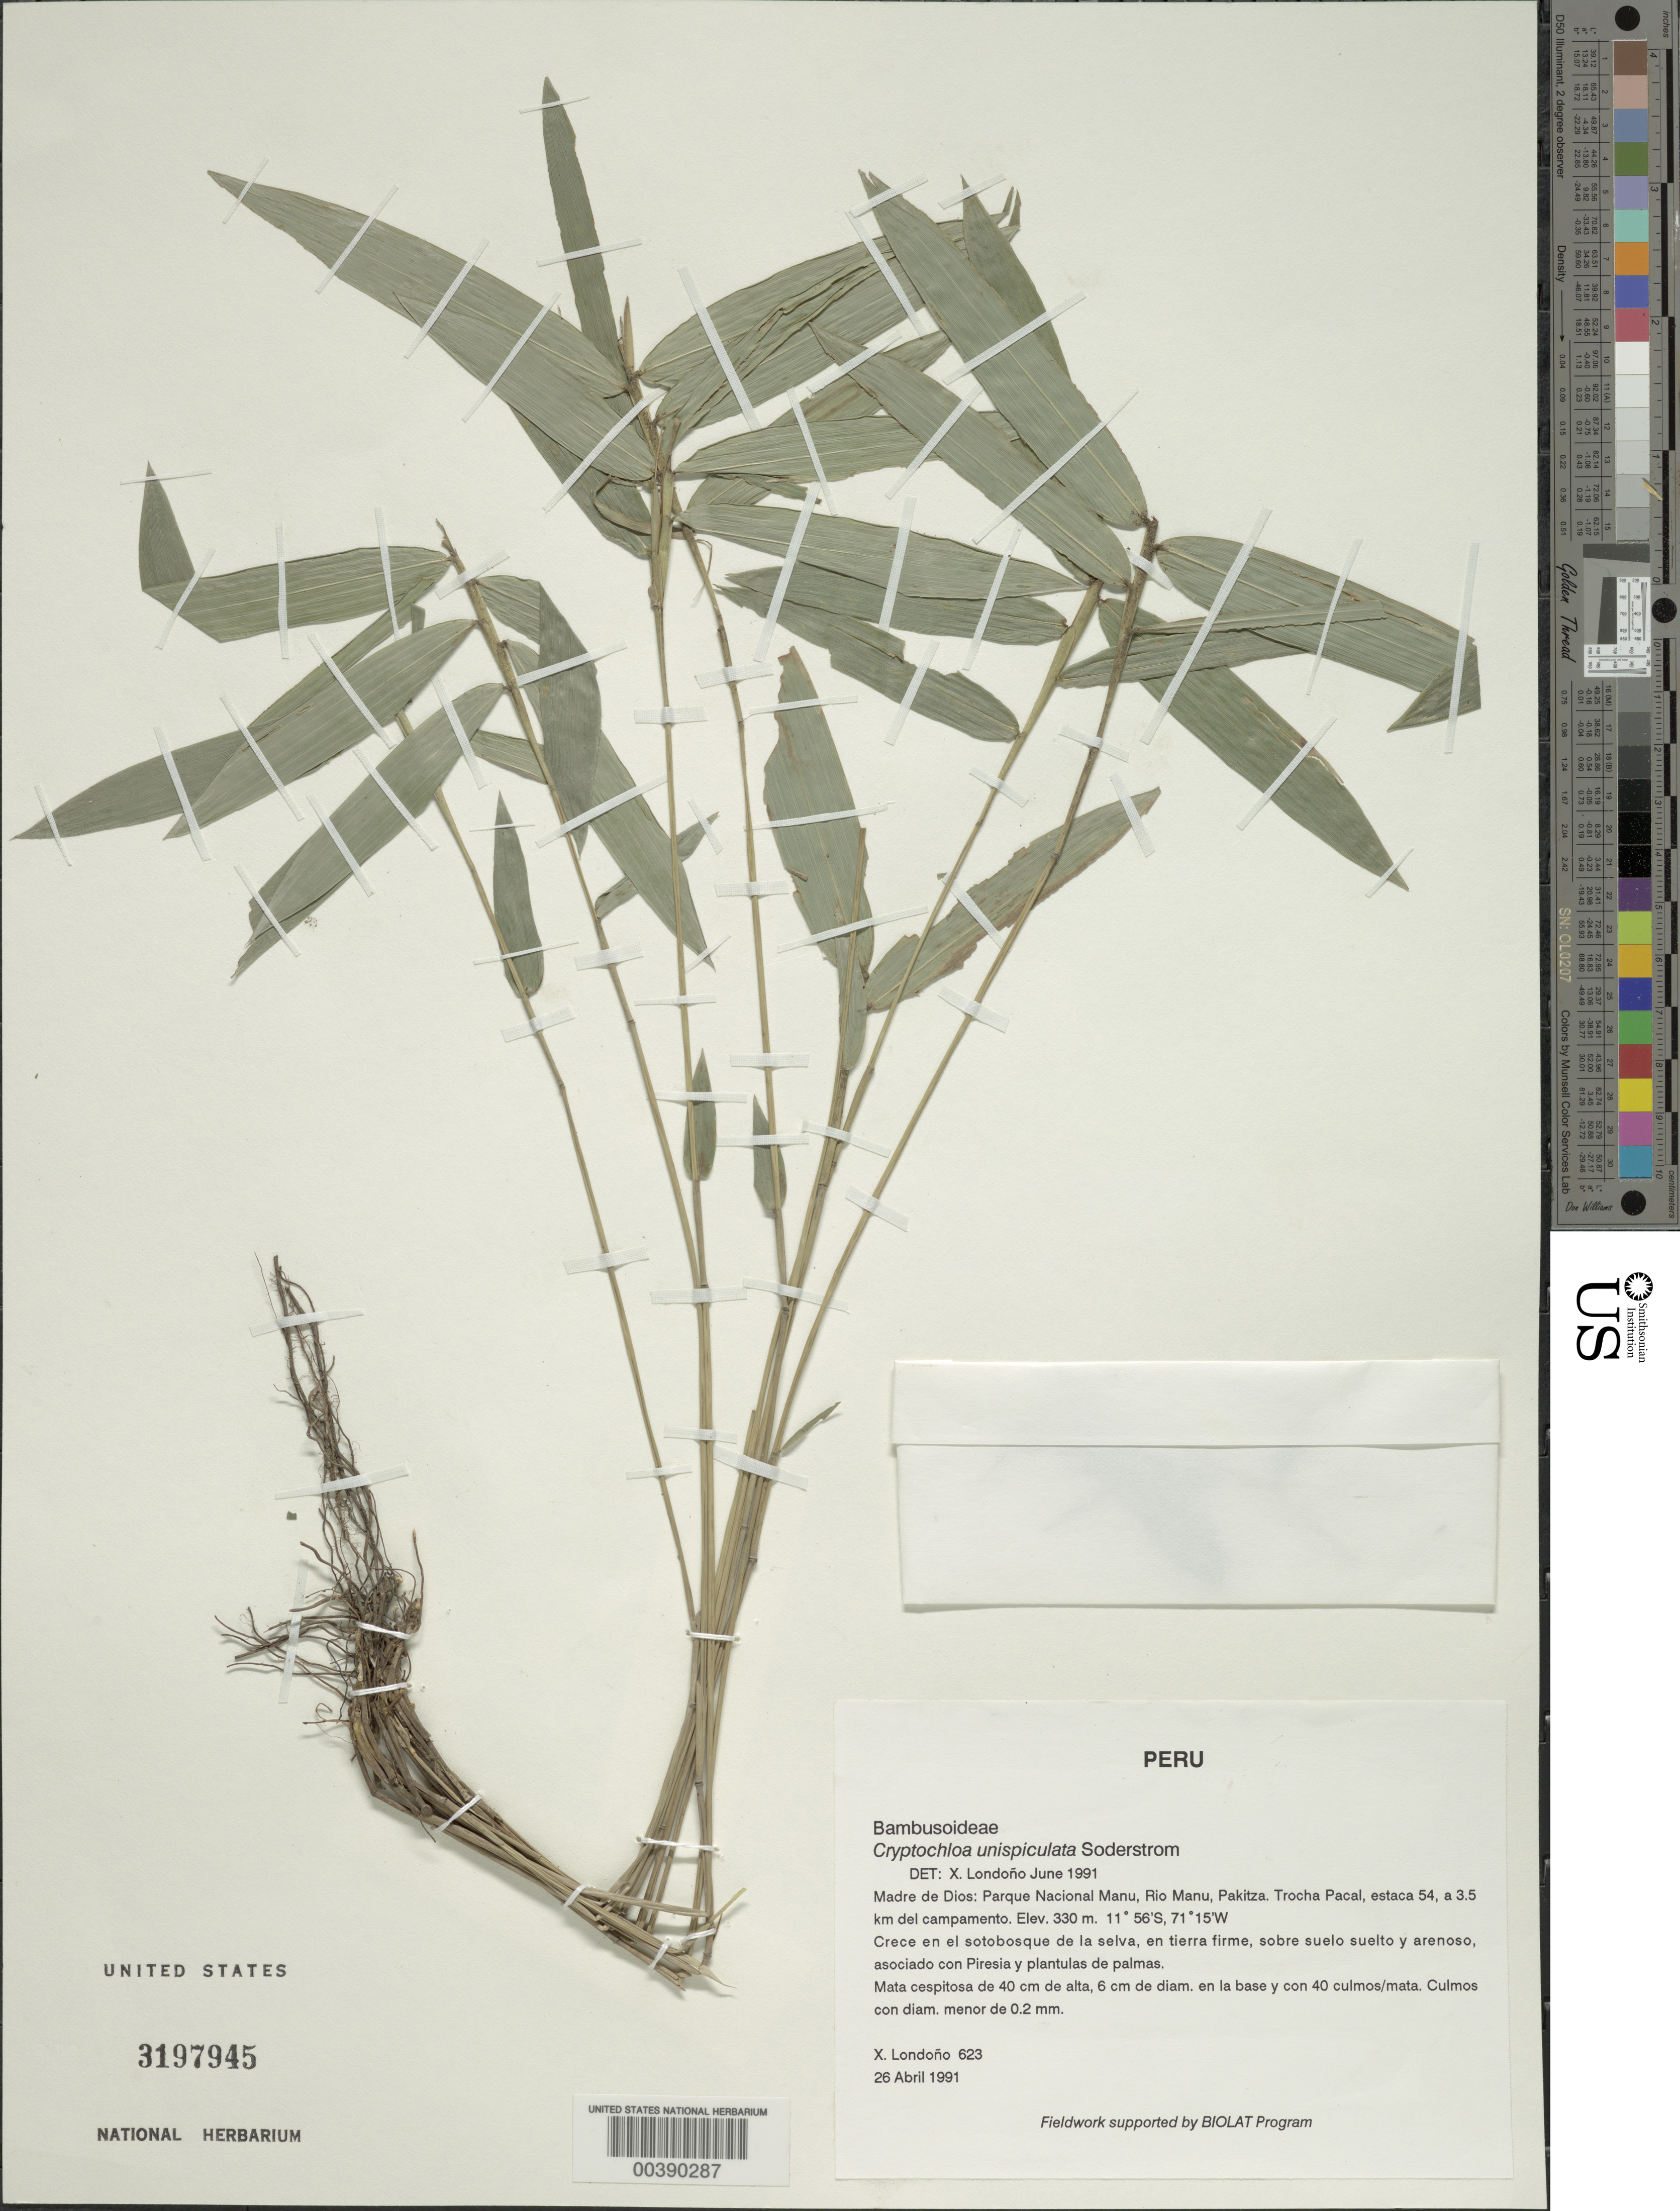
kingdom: Plantae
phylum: Tracheophyta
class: Liliopsida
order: Poales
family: Poaceae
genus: Cryptochloa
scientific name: Cryptochloa unispiculata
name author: Soderstr.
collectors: X. Londoño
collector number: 623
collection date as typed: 26 Apr 1991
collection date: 1991-04-26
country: Peru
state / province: Madre de Dios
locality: Parque nacional manu, rio manu, pakitza, trocha pacal, estaca 54, 1 3.5 km del campamento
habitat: Crece en el sotobosque de la selva, en tierra firme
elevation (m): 330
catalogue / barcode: US 3197945